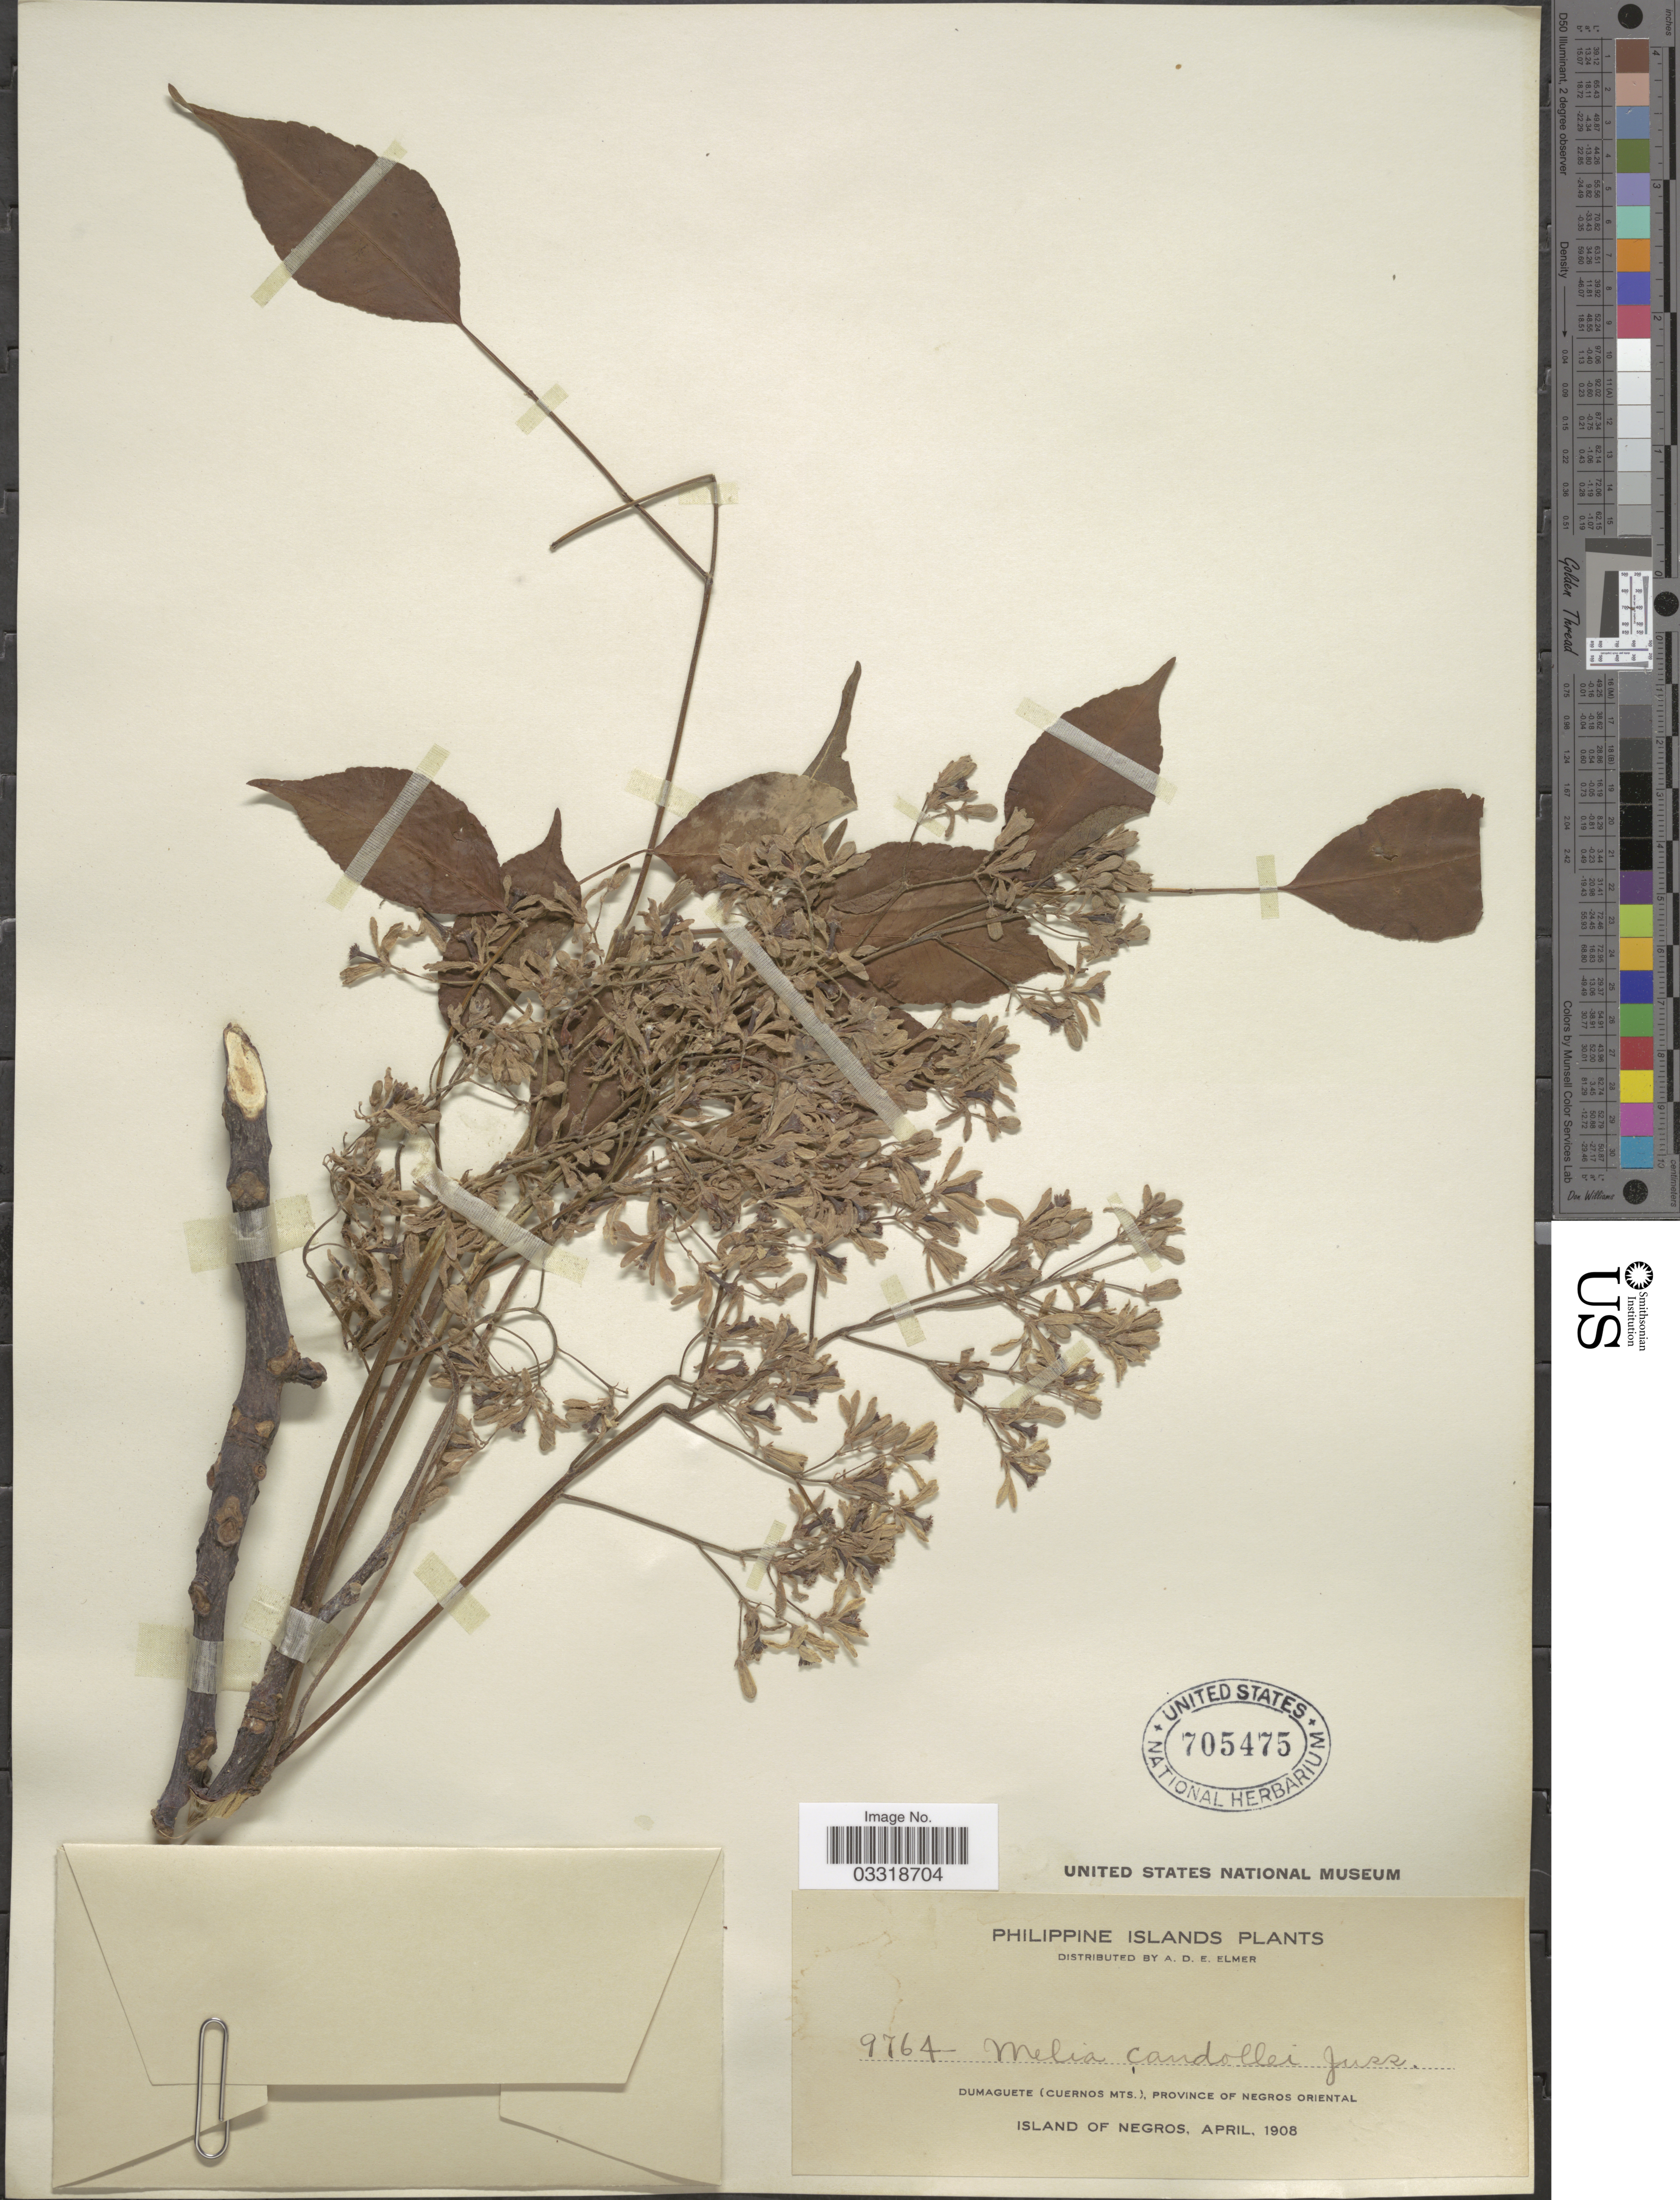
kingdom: Plantae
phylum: Tracheophyta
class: Magnoliopsida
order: Sapindales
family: Meliaceae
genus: Melia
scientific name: Melia dubia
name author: Cav.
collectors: A. D. E. Elmer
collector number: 9764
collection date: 1908-04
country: Philippines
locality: Philippine Islands. Dumaguete (Cuernos Mts.), Province of Negros Oriental. Island of Negros.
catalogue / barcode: US 705475